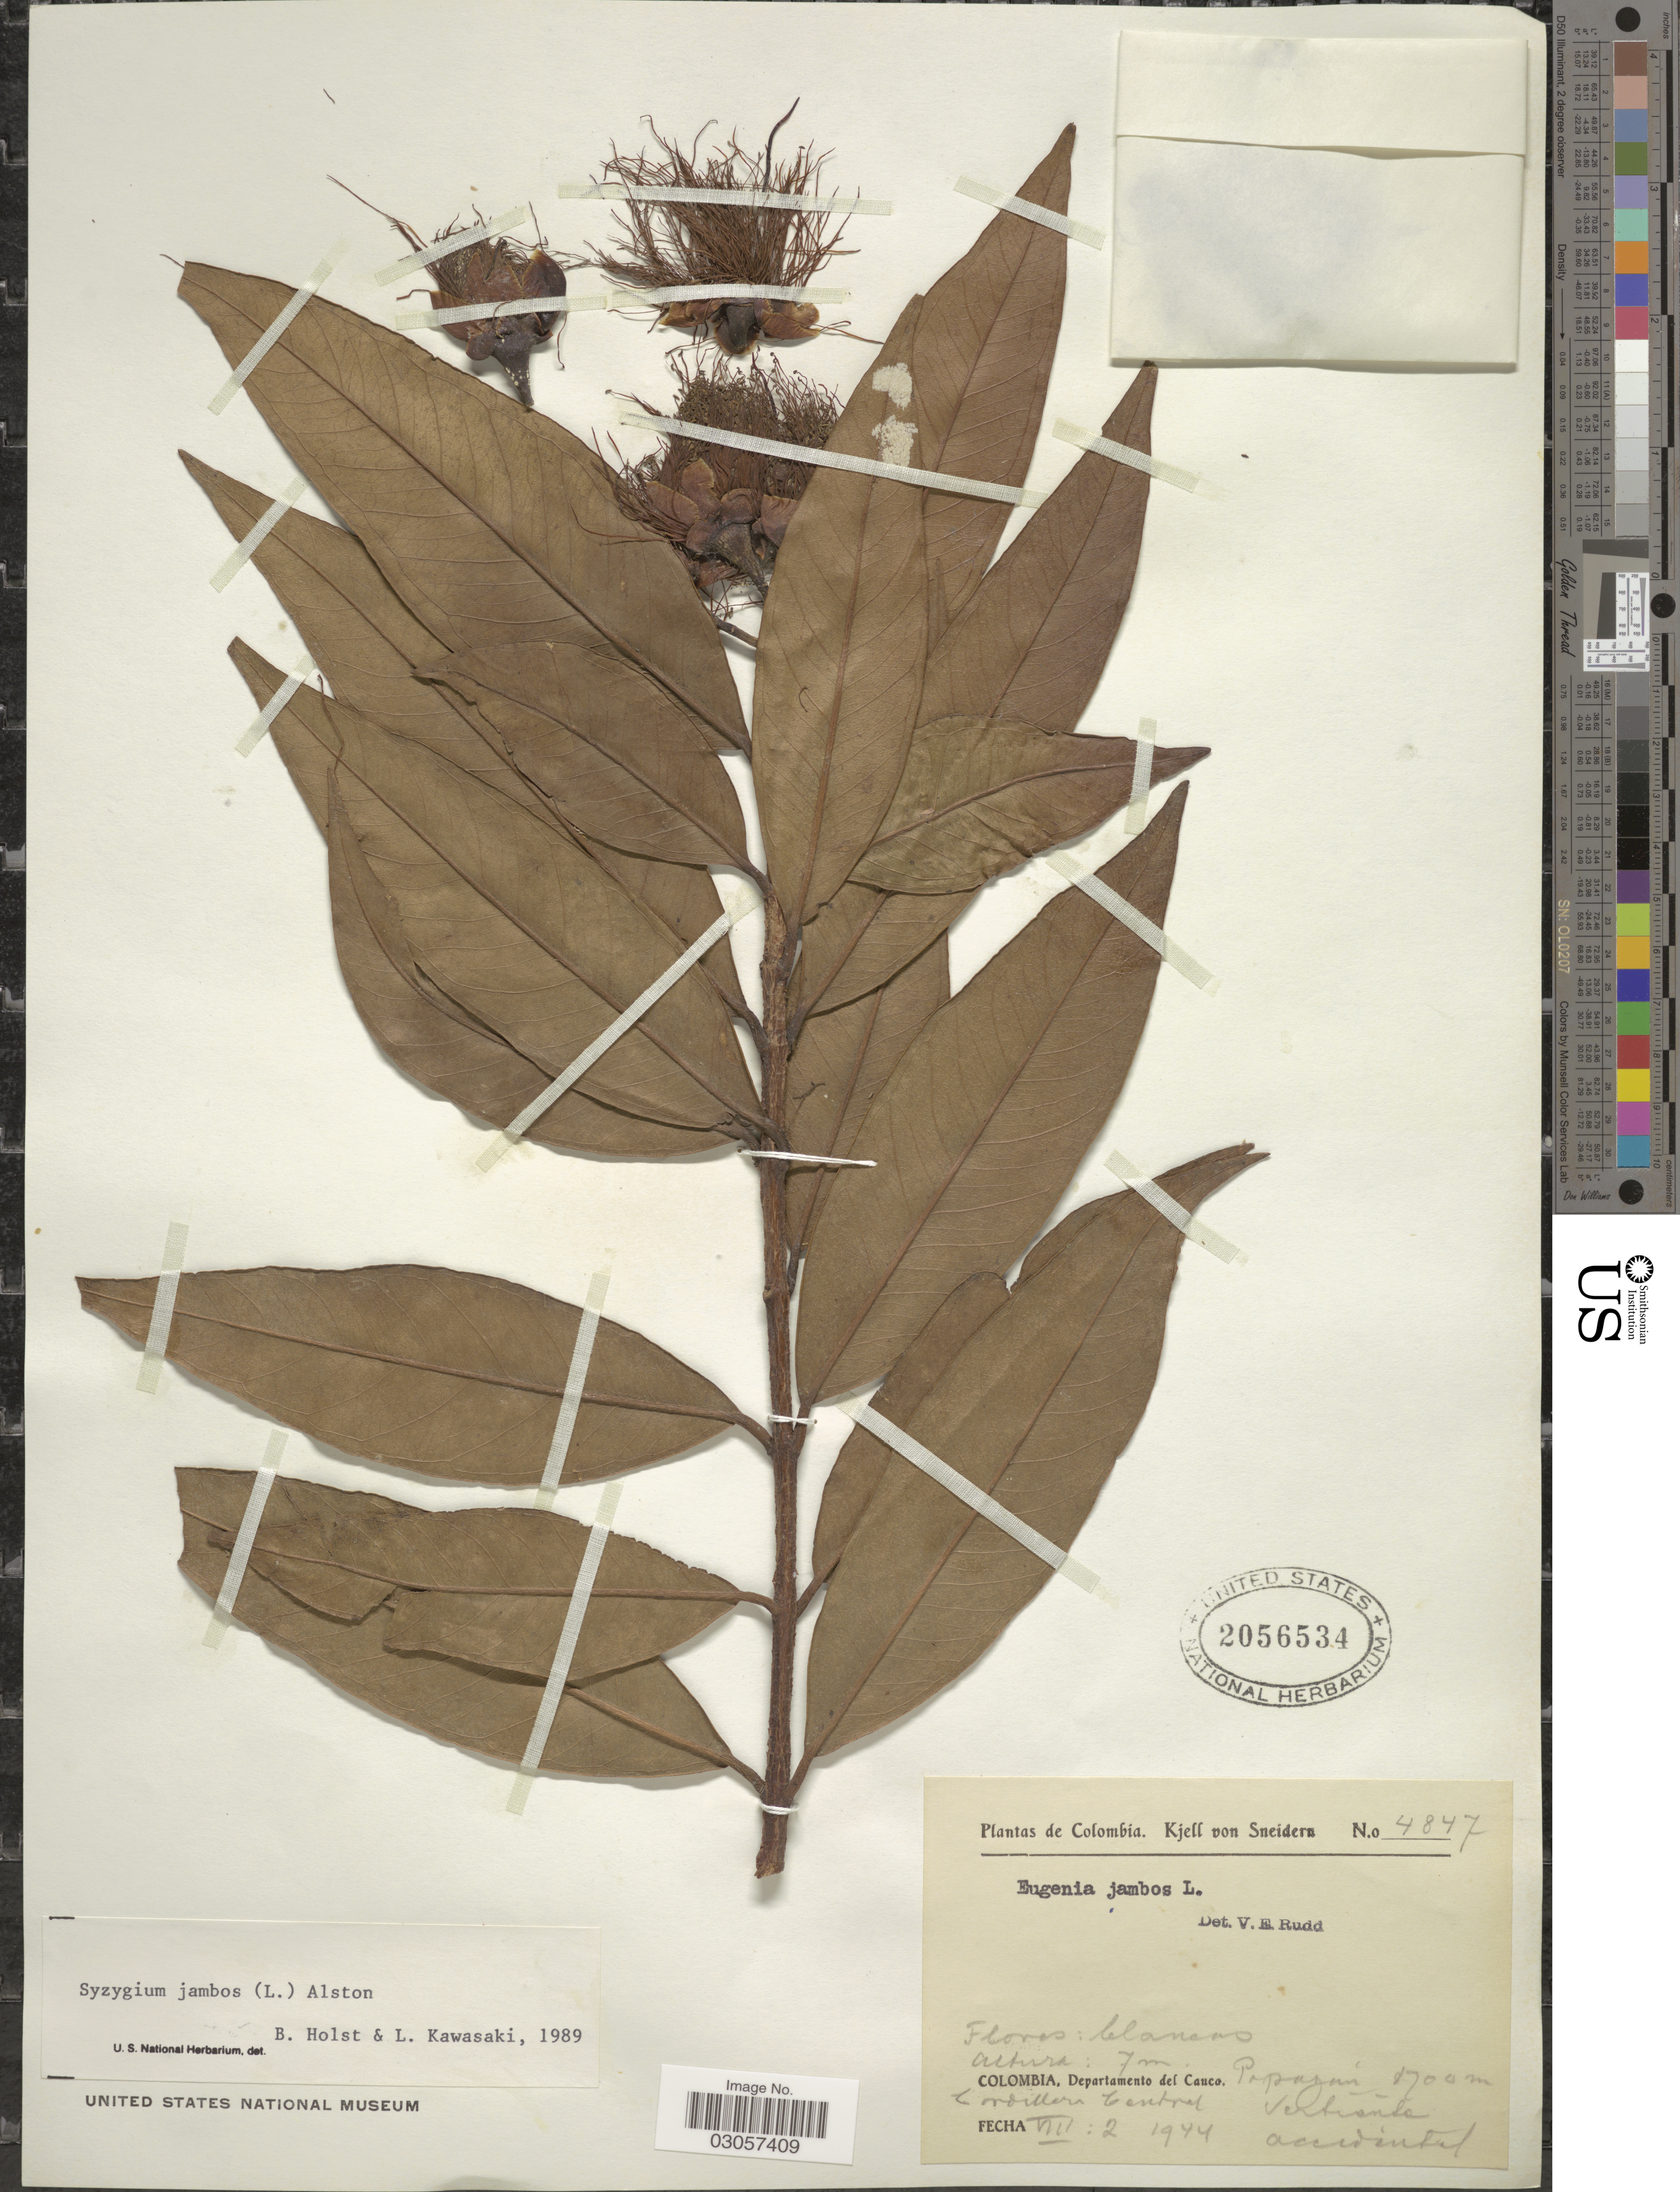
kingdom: Plantae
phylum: Tracheophyta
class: Magnoliopsida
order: Myrtales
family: Myrtaceae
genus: Syzygium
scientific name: Syzygium jambos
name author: (L.) Alston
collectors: K. von Sneidern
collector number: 4847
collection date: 1944-08-02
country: Colombia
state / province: Valle del Cauca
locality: Departamento del Cauca, Popayan, Cordillera Central, Vertiente occidental.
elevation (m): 1700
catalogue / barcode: US 2056534